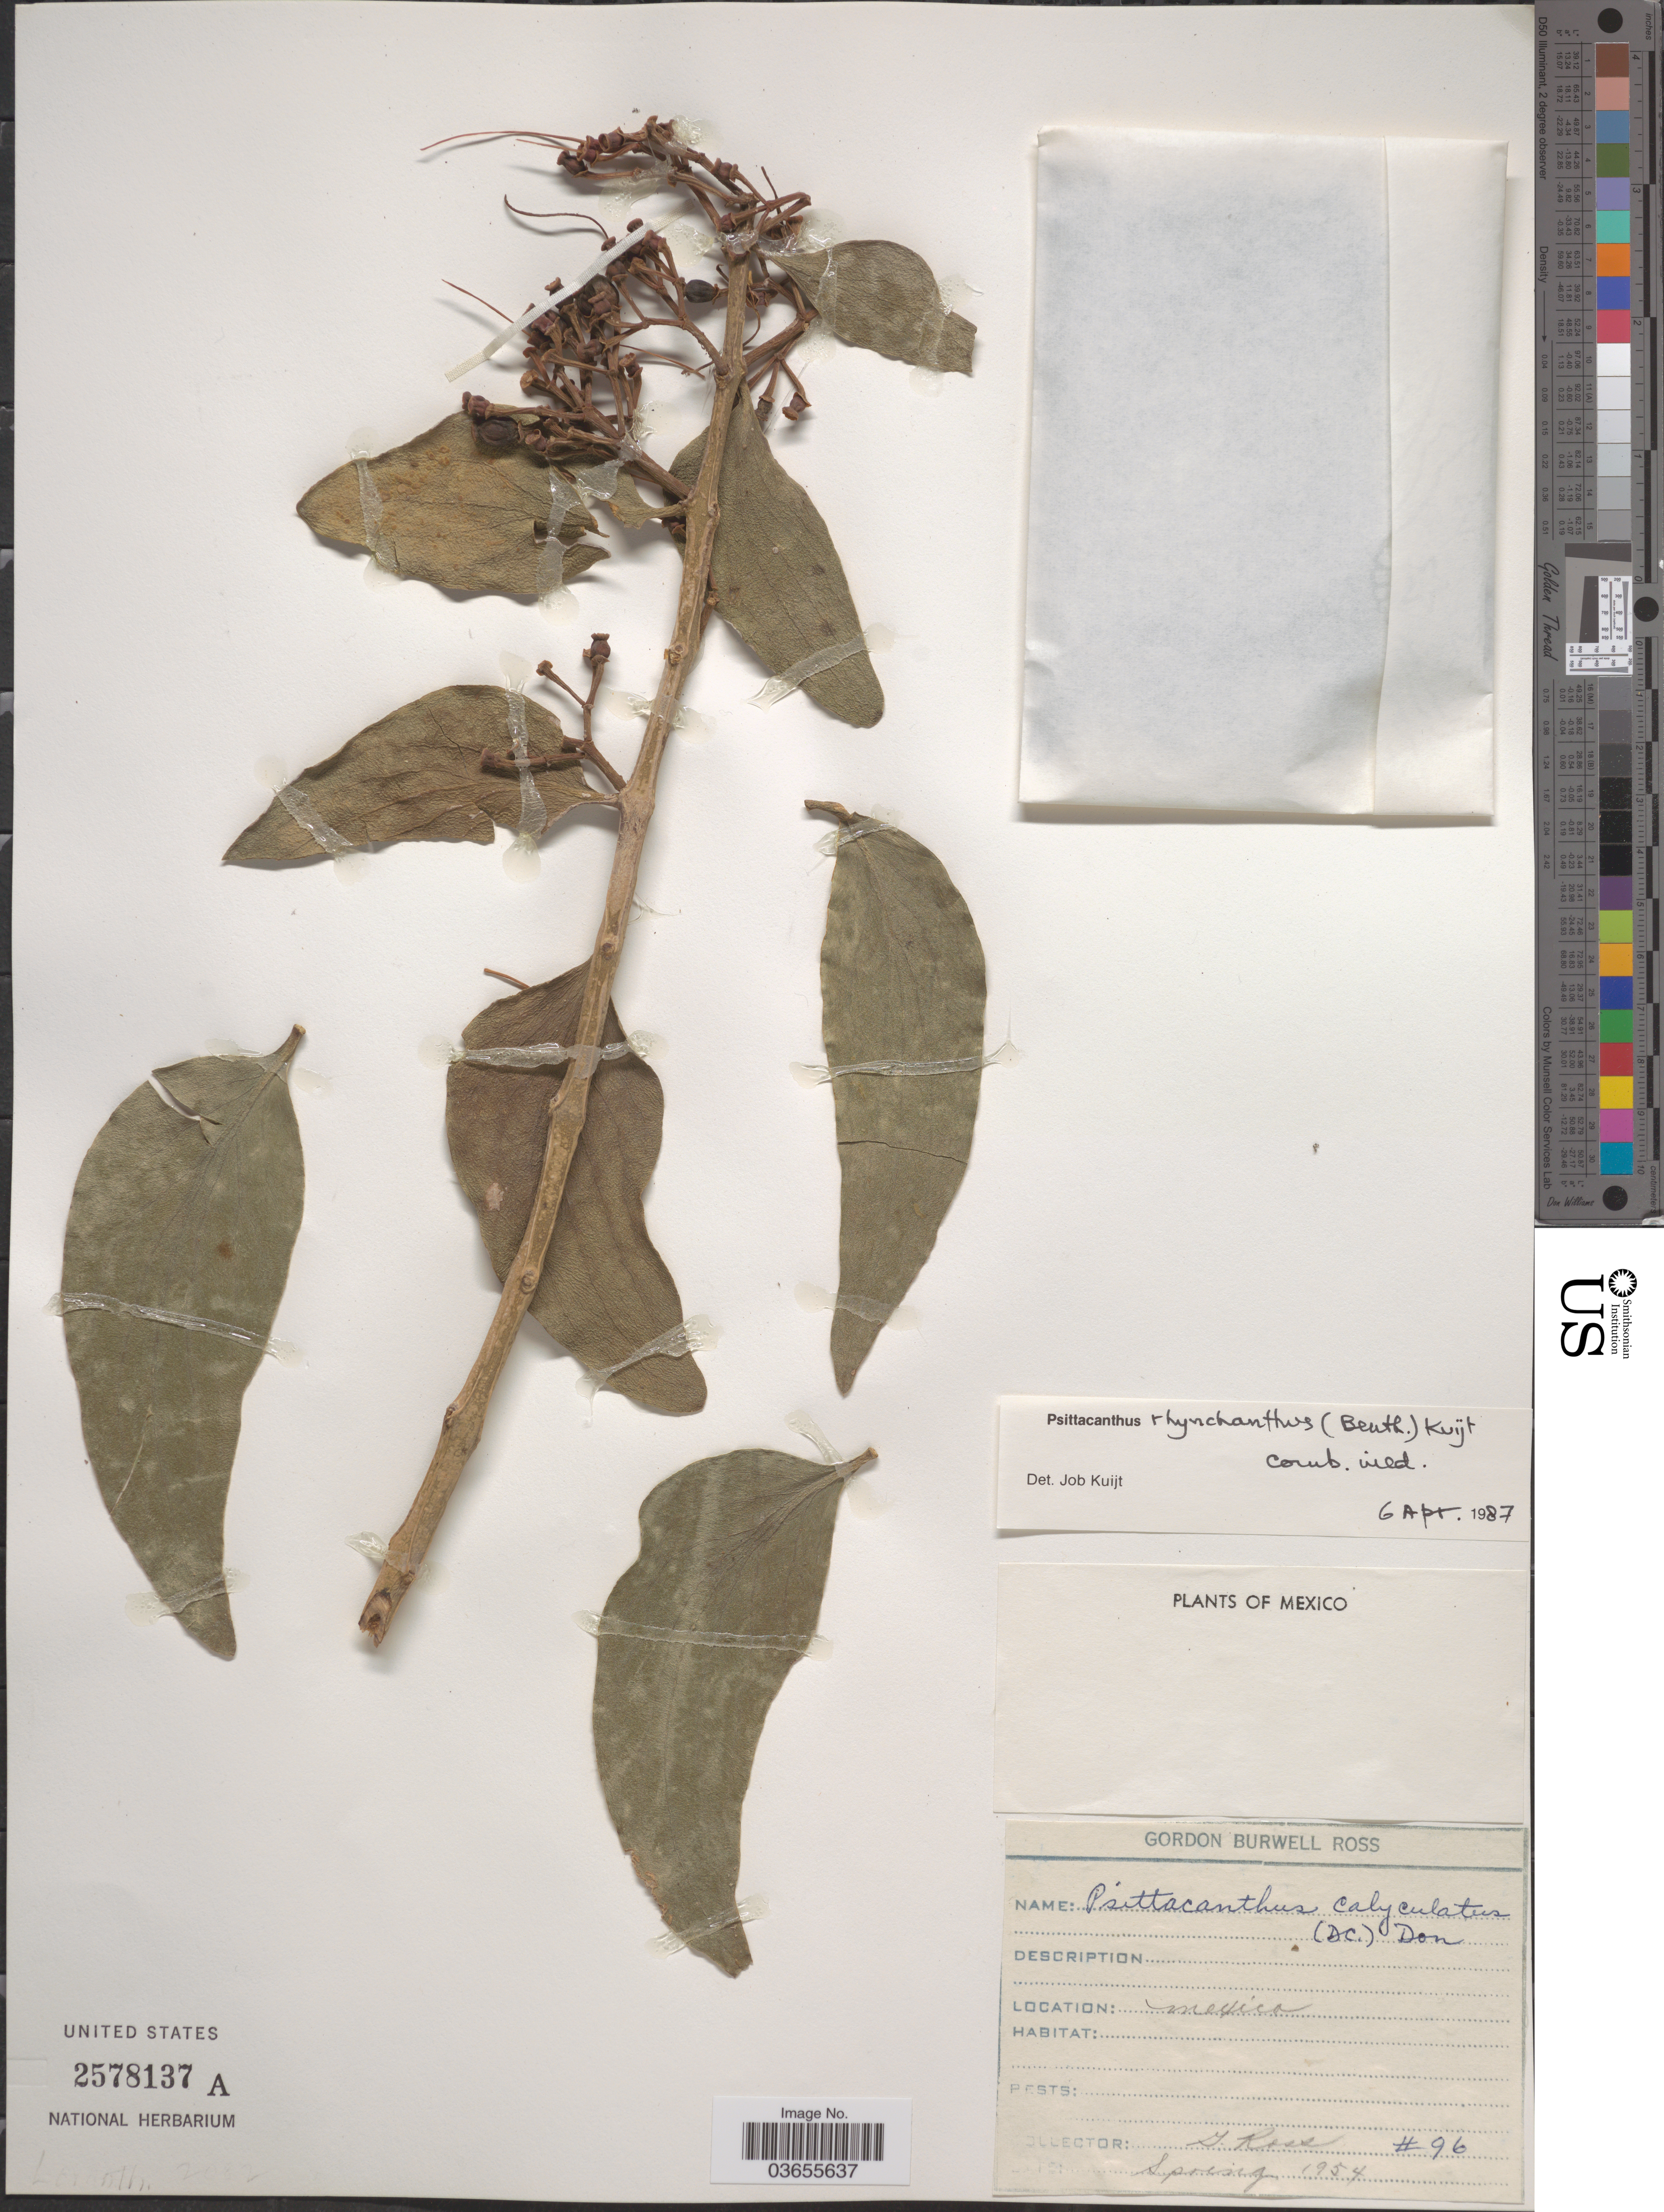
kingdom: Plantae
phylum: Tracheophyta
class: Magnoliopsida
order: Santalales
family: Loranthaceae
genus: Psittacanthus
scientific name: Psittacanthus rhynchanthus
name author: (Benth.) Kuijt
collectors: J. Ross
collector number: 96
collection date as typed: Spring 1954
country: Mexico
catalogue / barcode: US 2578137A